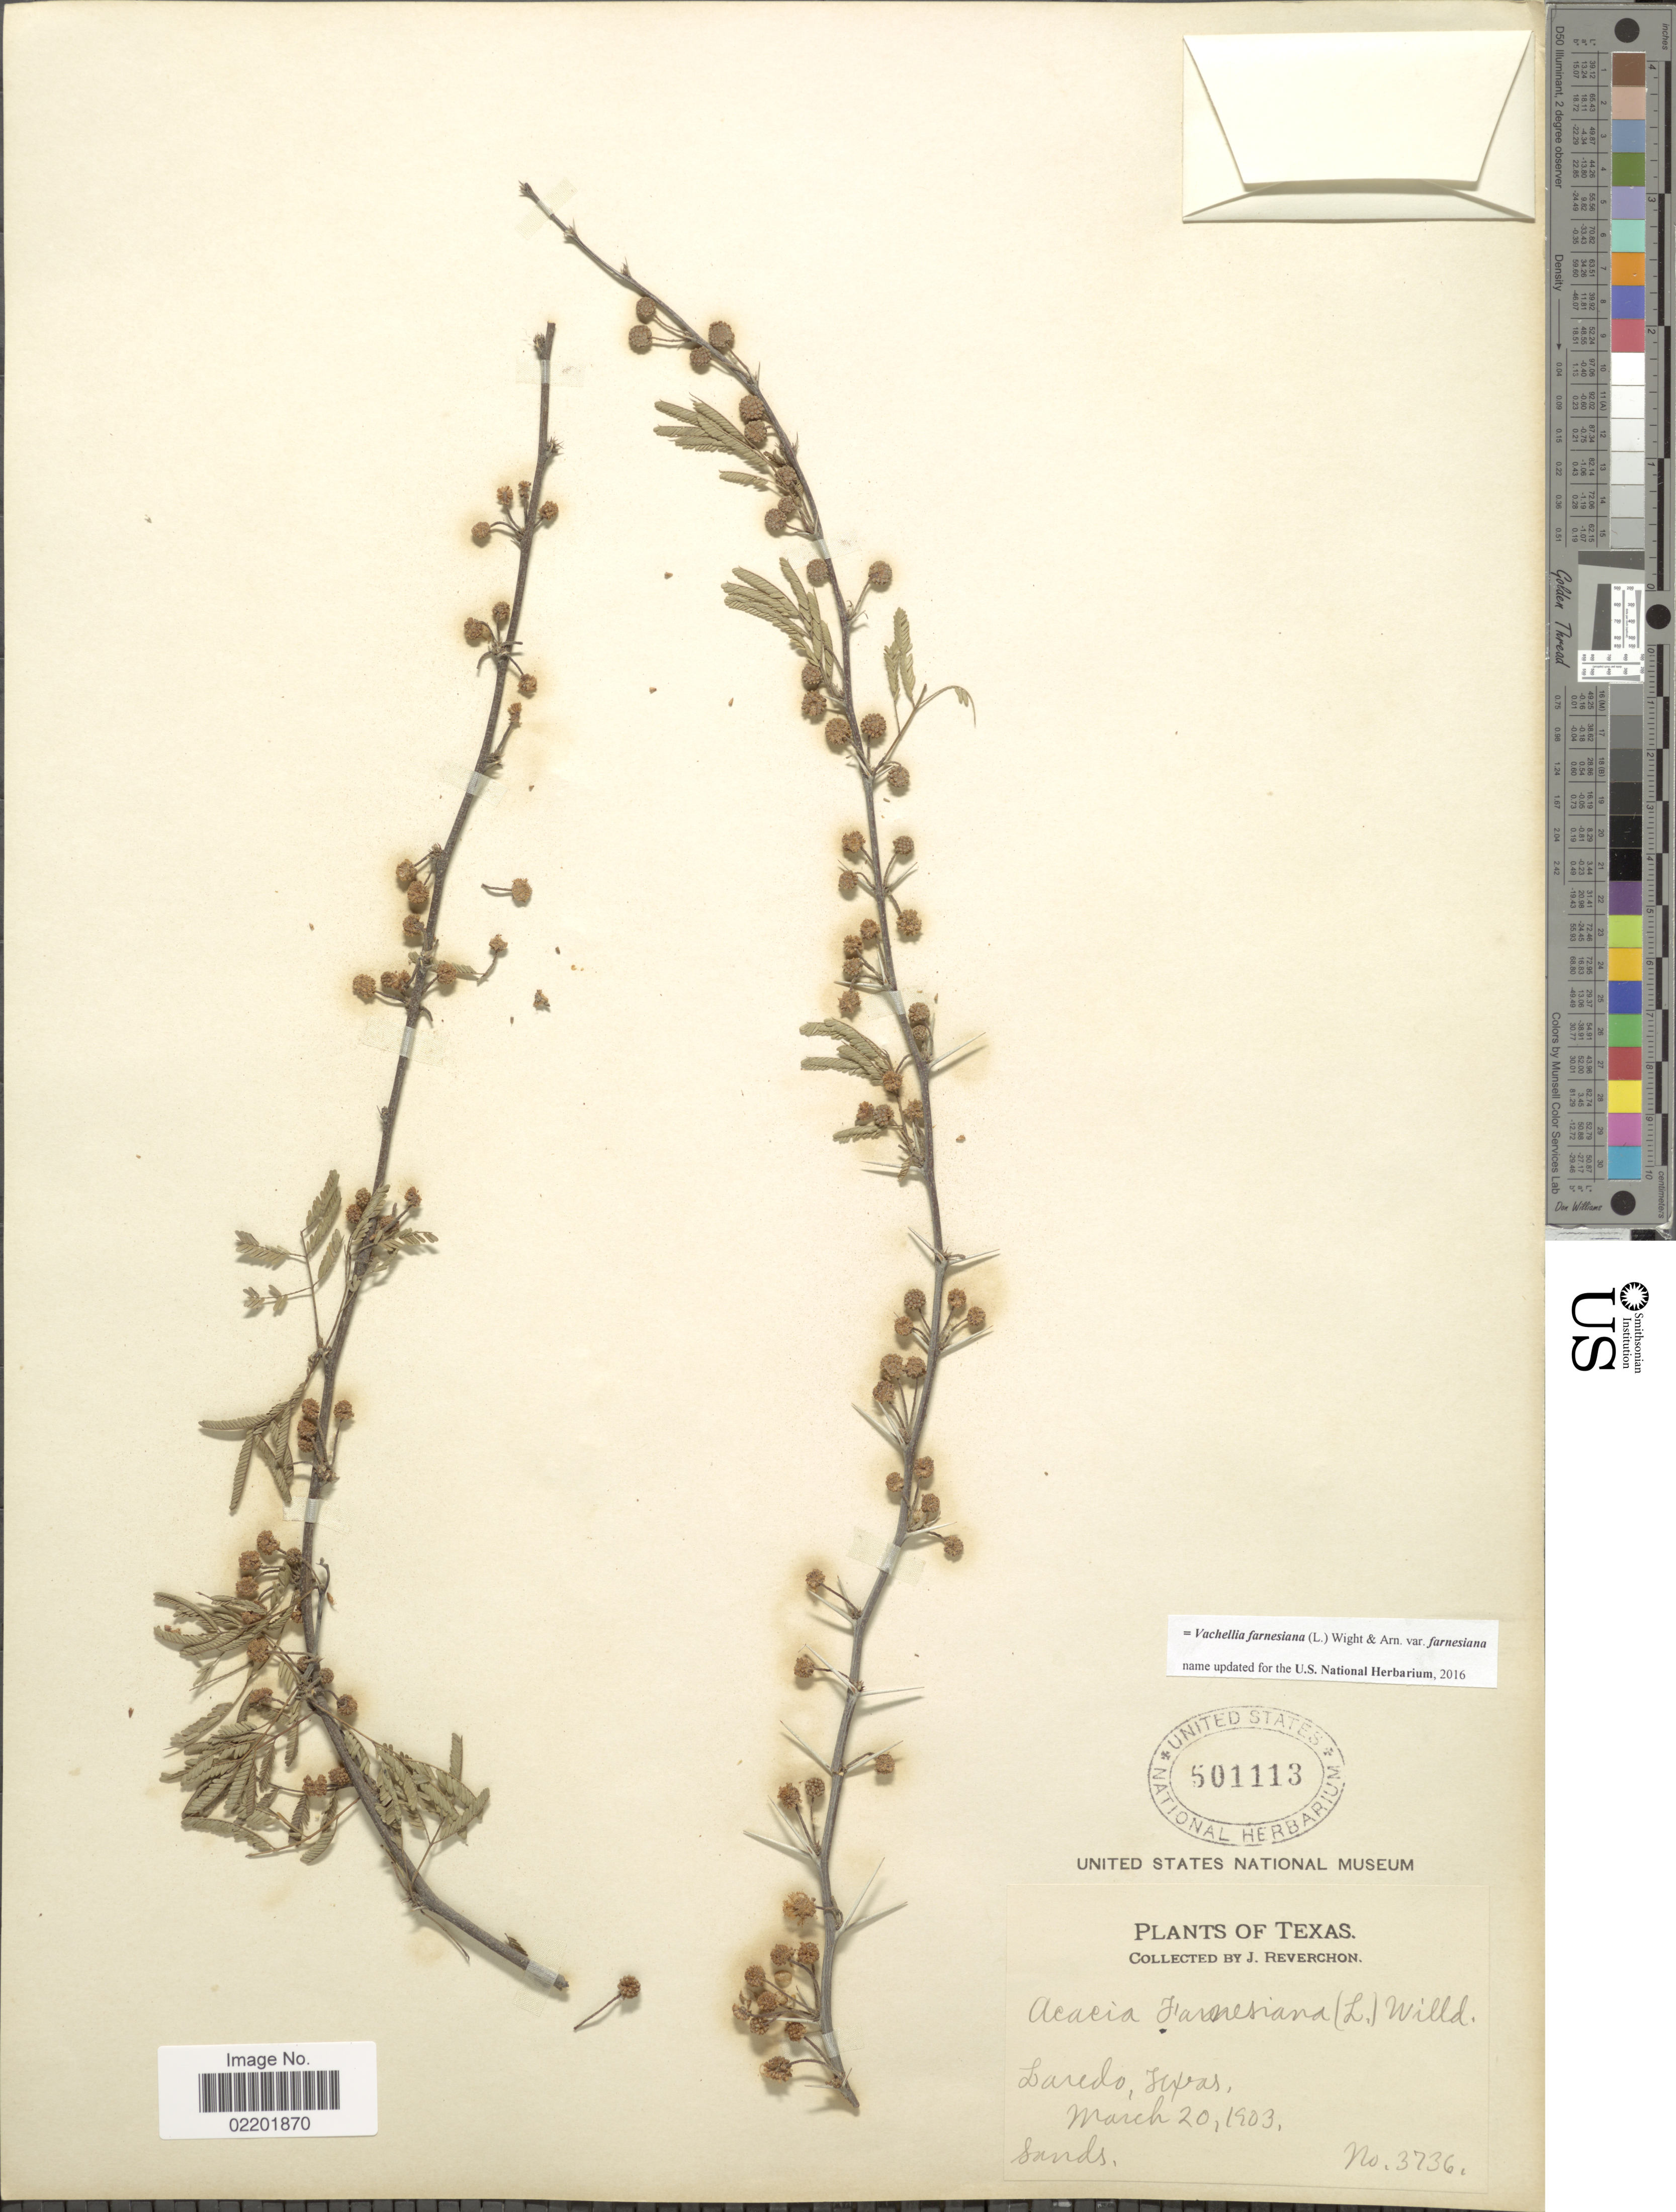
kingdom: Plantae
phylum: Tracheophyta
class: Magnoliopsida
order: Fabales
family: Fabaceae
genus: Vachellia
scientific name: Vachellia farnesiana var. farnesiana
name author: (L.) Wight & Arn.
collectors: J. Reverchon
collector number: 3736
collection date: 1903-03-20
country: United States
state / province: Texas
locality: Laredo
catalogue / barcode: US 501113